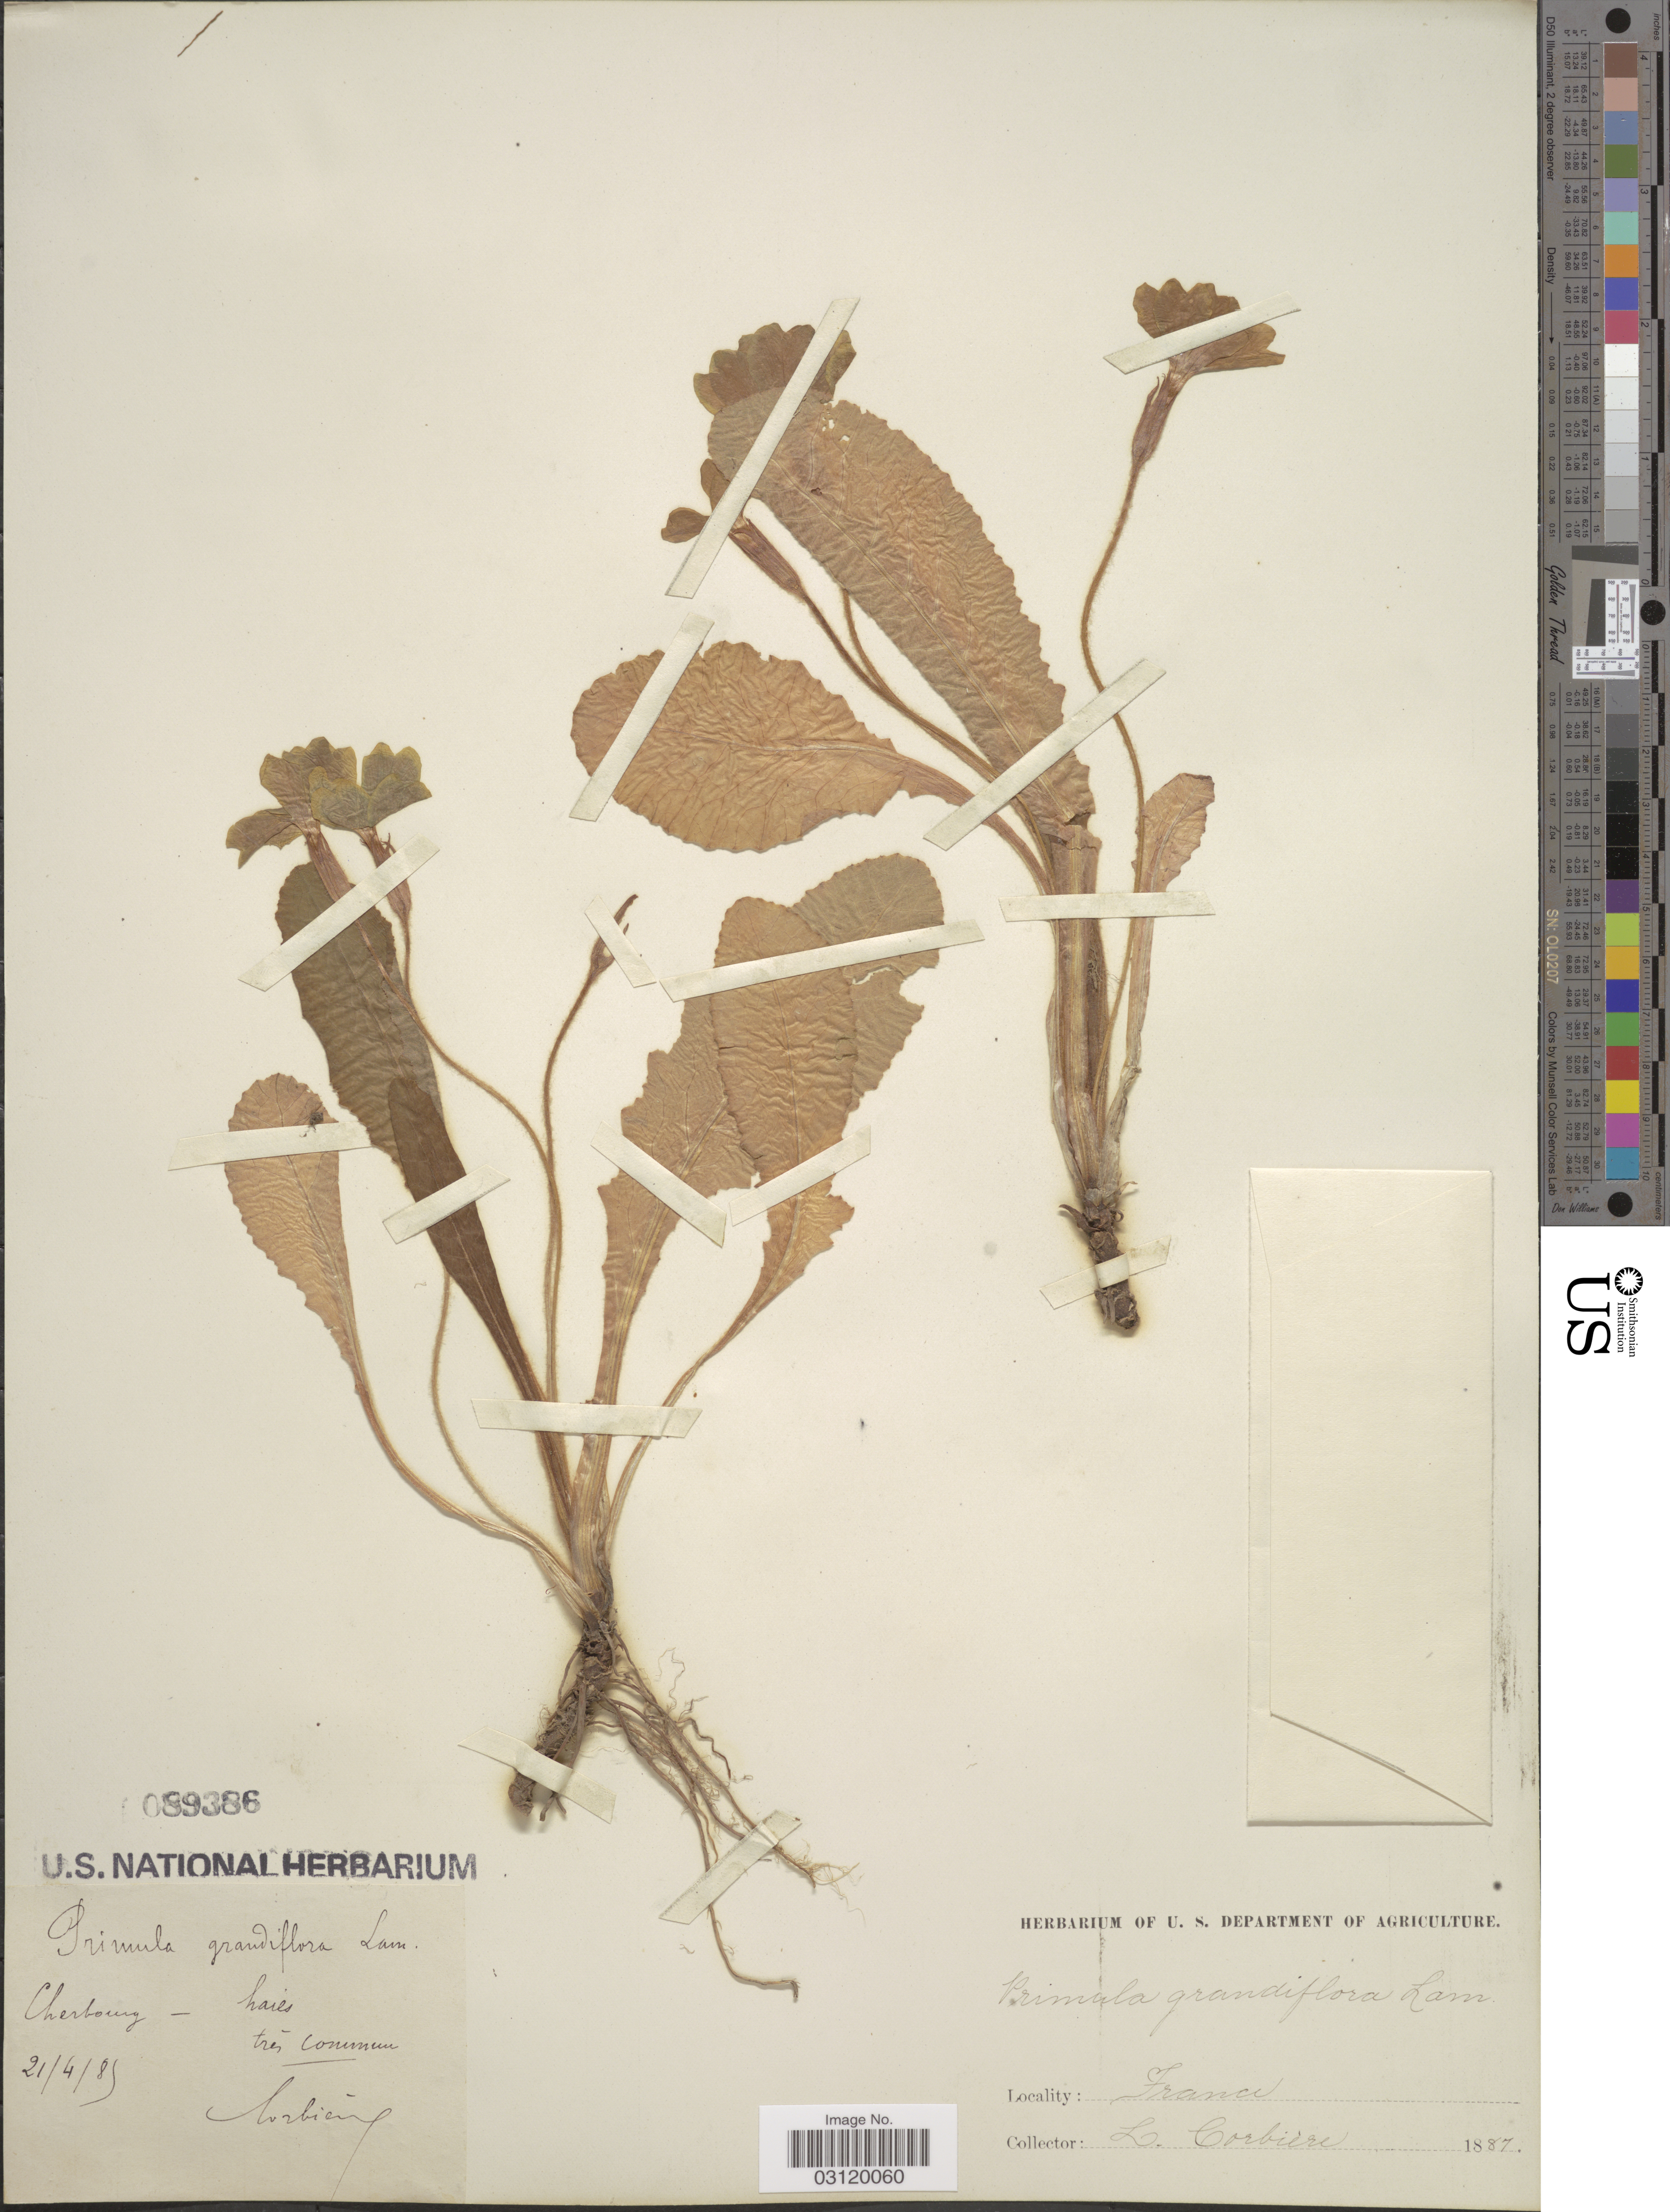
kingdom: Plantae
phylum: Tracheophyta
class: Magnoliopsida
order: Ericales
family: Primulaceae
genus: Primula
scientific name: Primula grandiflora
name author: Bâstard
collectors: L. Corbière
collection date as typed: Transcribed d/m/y: 21/4/85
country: France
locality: Cherbourg - haies trés commune.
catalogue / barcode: US 89386